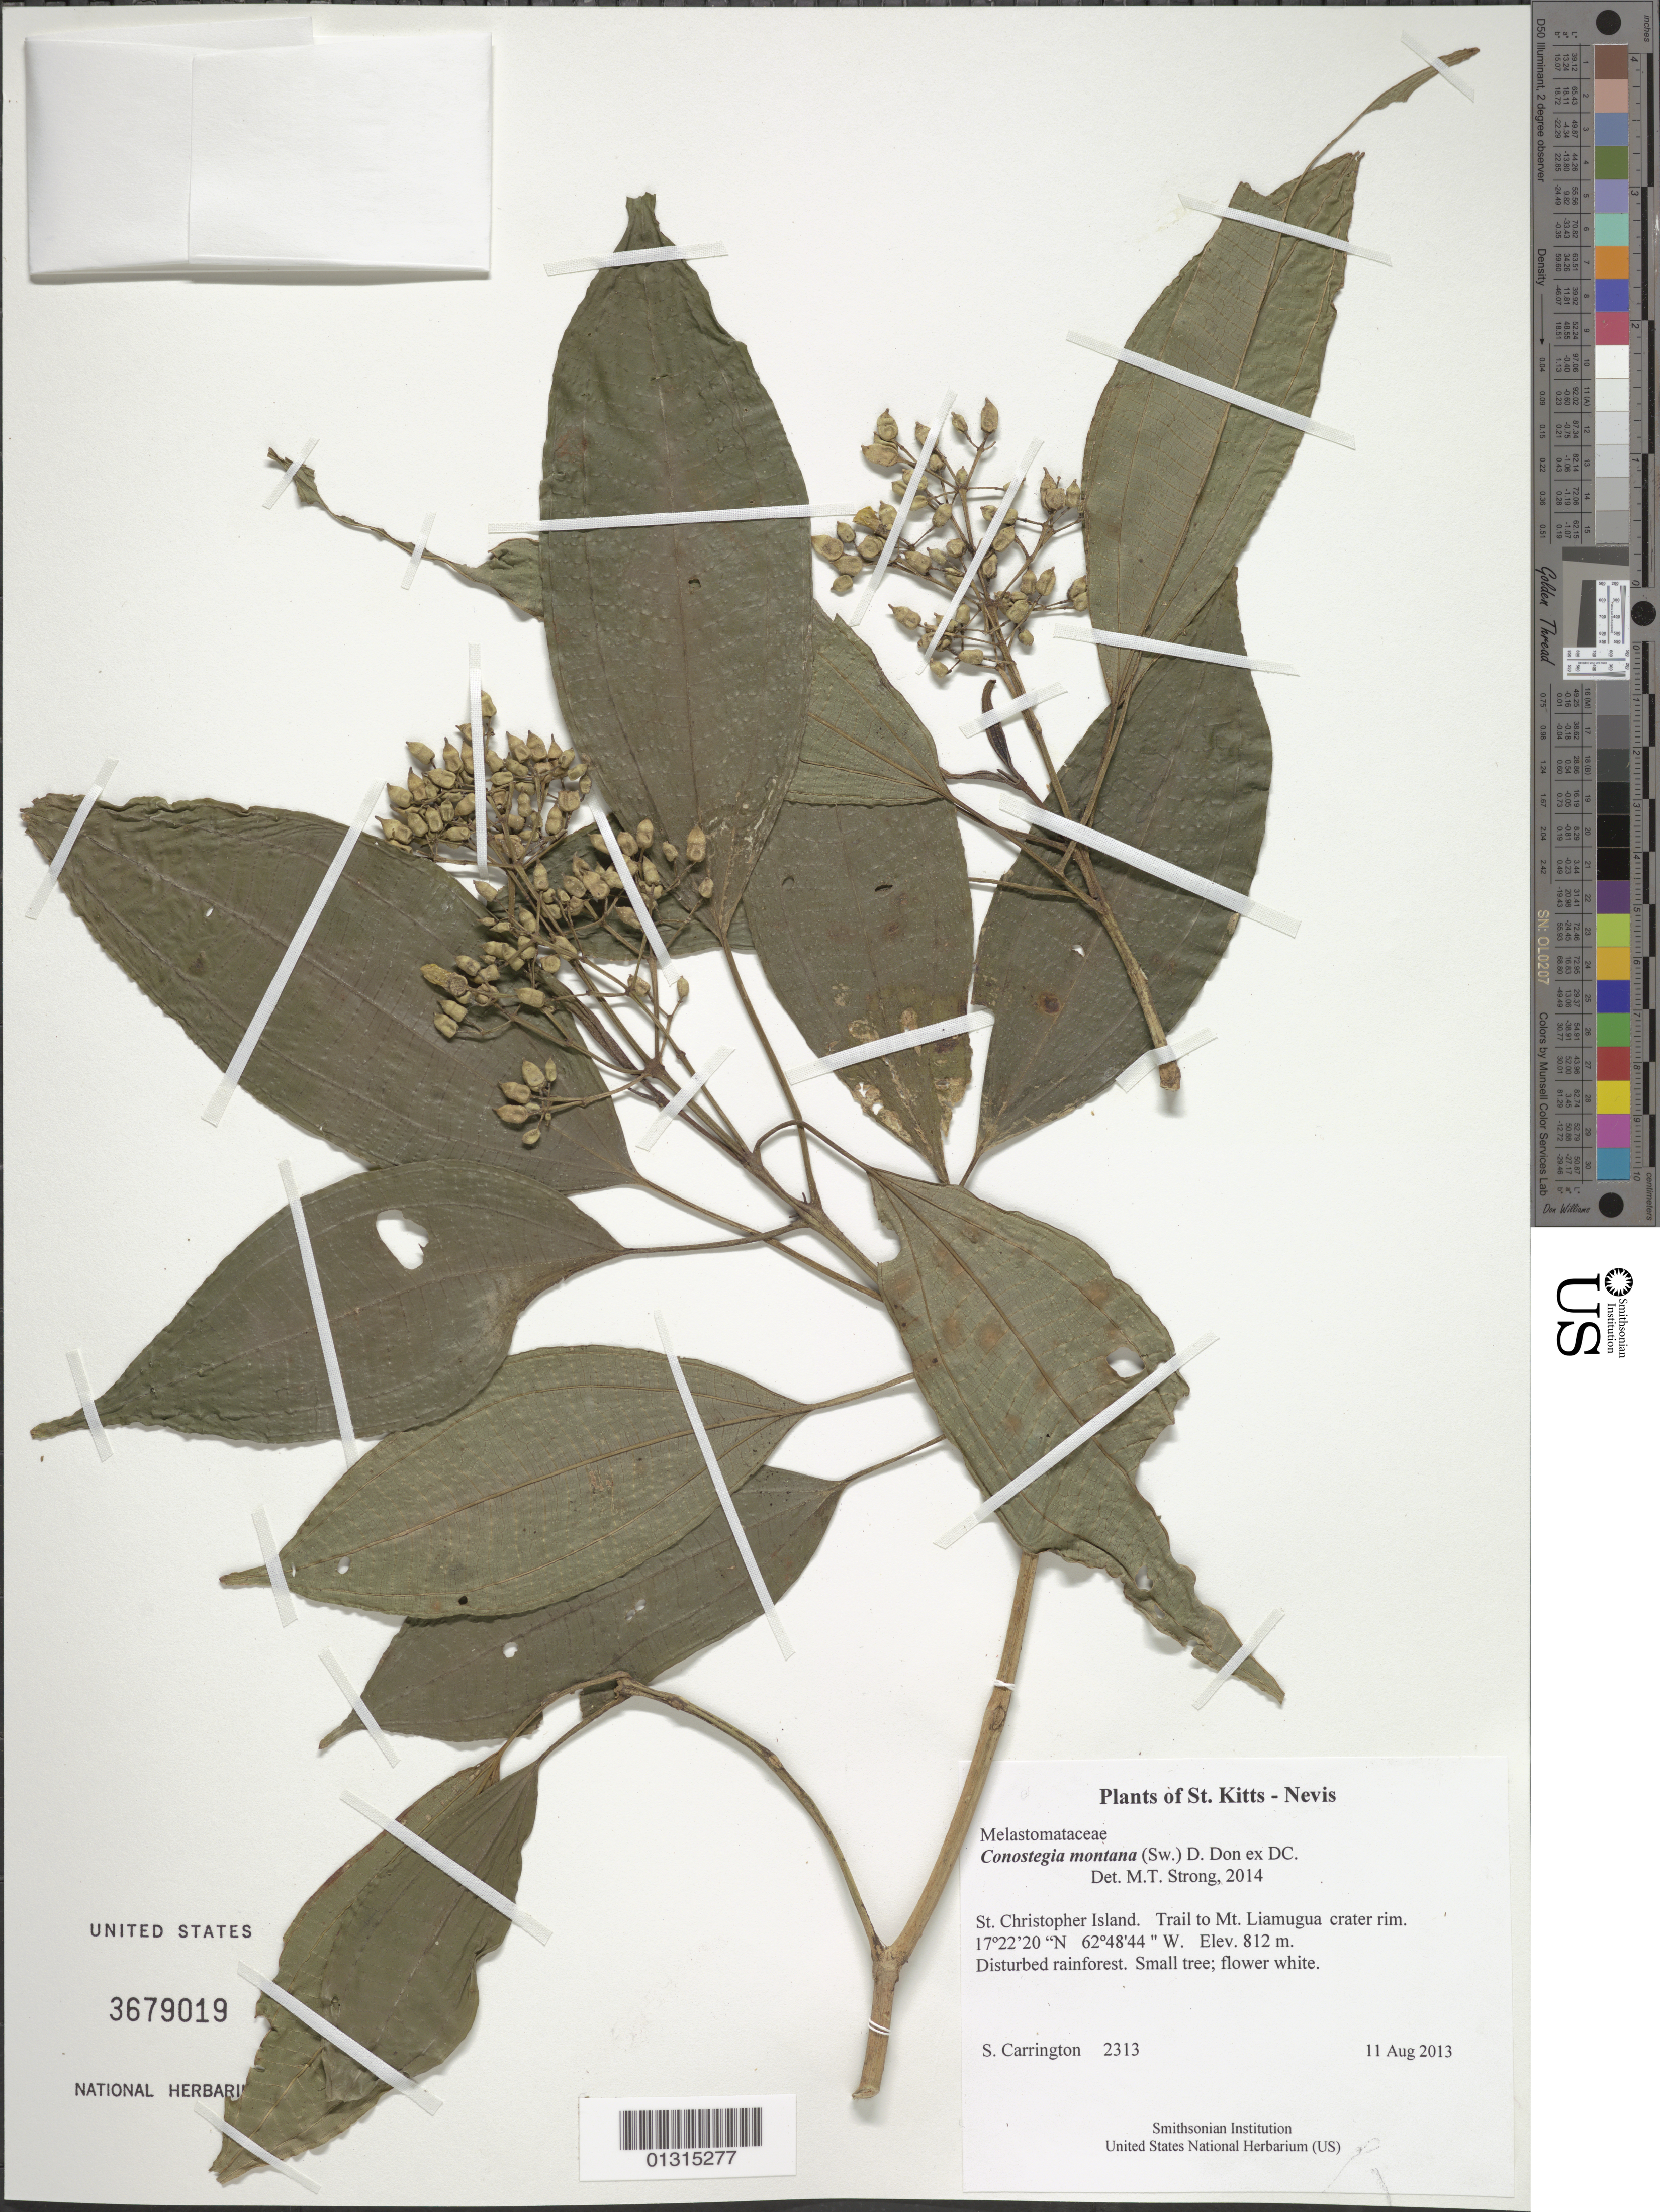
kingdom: Plantae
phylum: Tracheophyta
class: Magnoliopsida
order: Myrtales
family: Melastomataceae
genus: Conostegia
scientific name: Conostegia montana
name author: (Sw.) D. Don ex DC.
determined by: Strong, M. T., (US), Smithsonian Institution - National Museum of Natural History (UNITED STATES)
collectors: C. M. S. Carrington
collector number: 2313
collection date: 2013-08-11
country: St. Christopher-Nevis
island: St. Christopher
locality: Trail to Mt. Liamugua crater rim.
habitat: Disturbed rainforest.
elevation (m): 812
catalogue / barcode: US 3679019